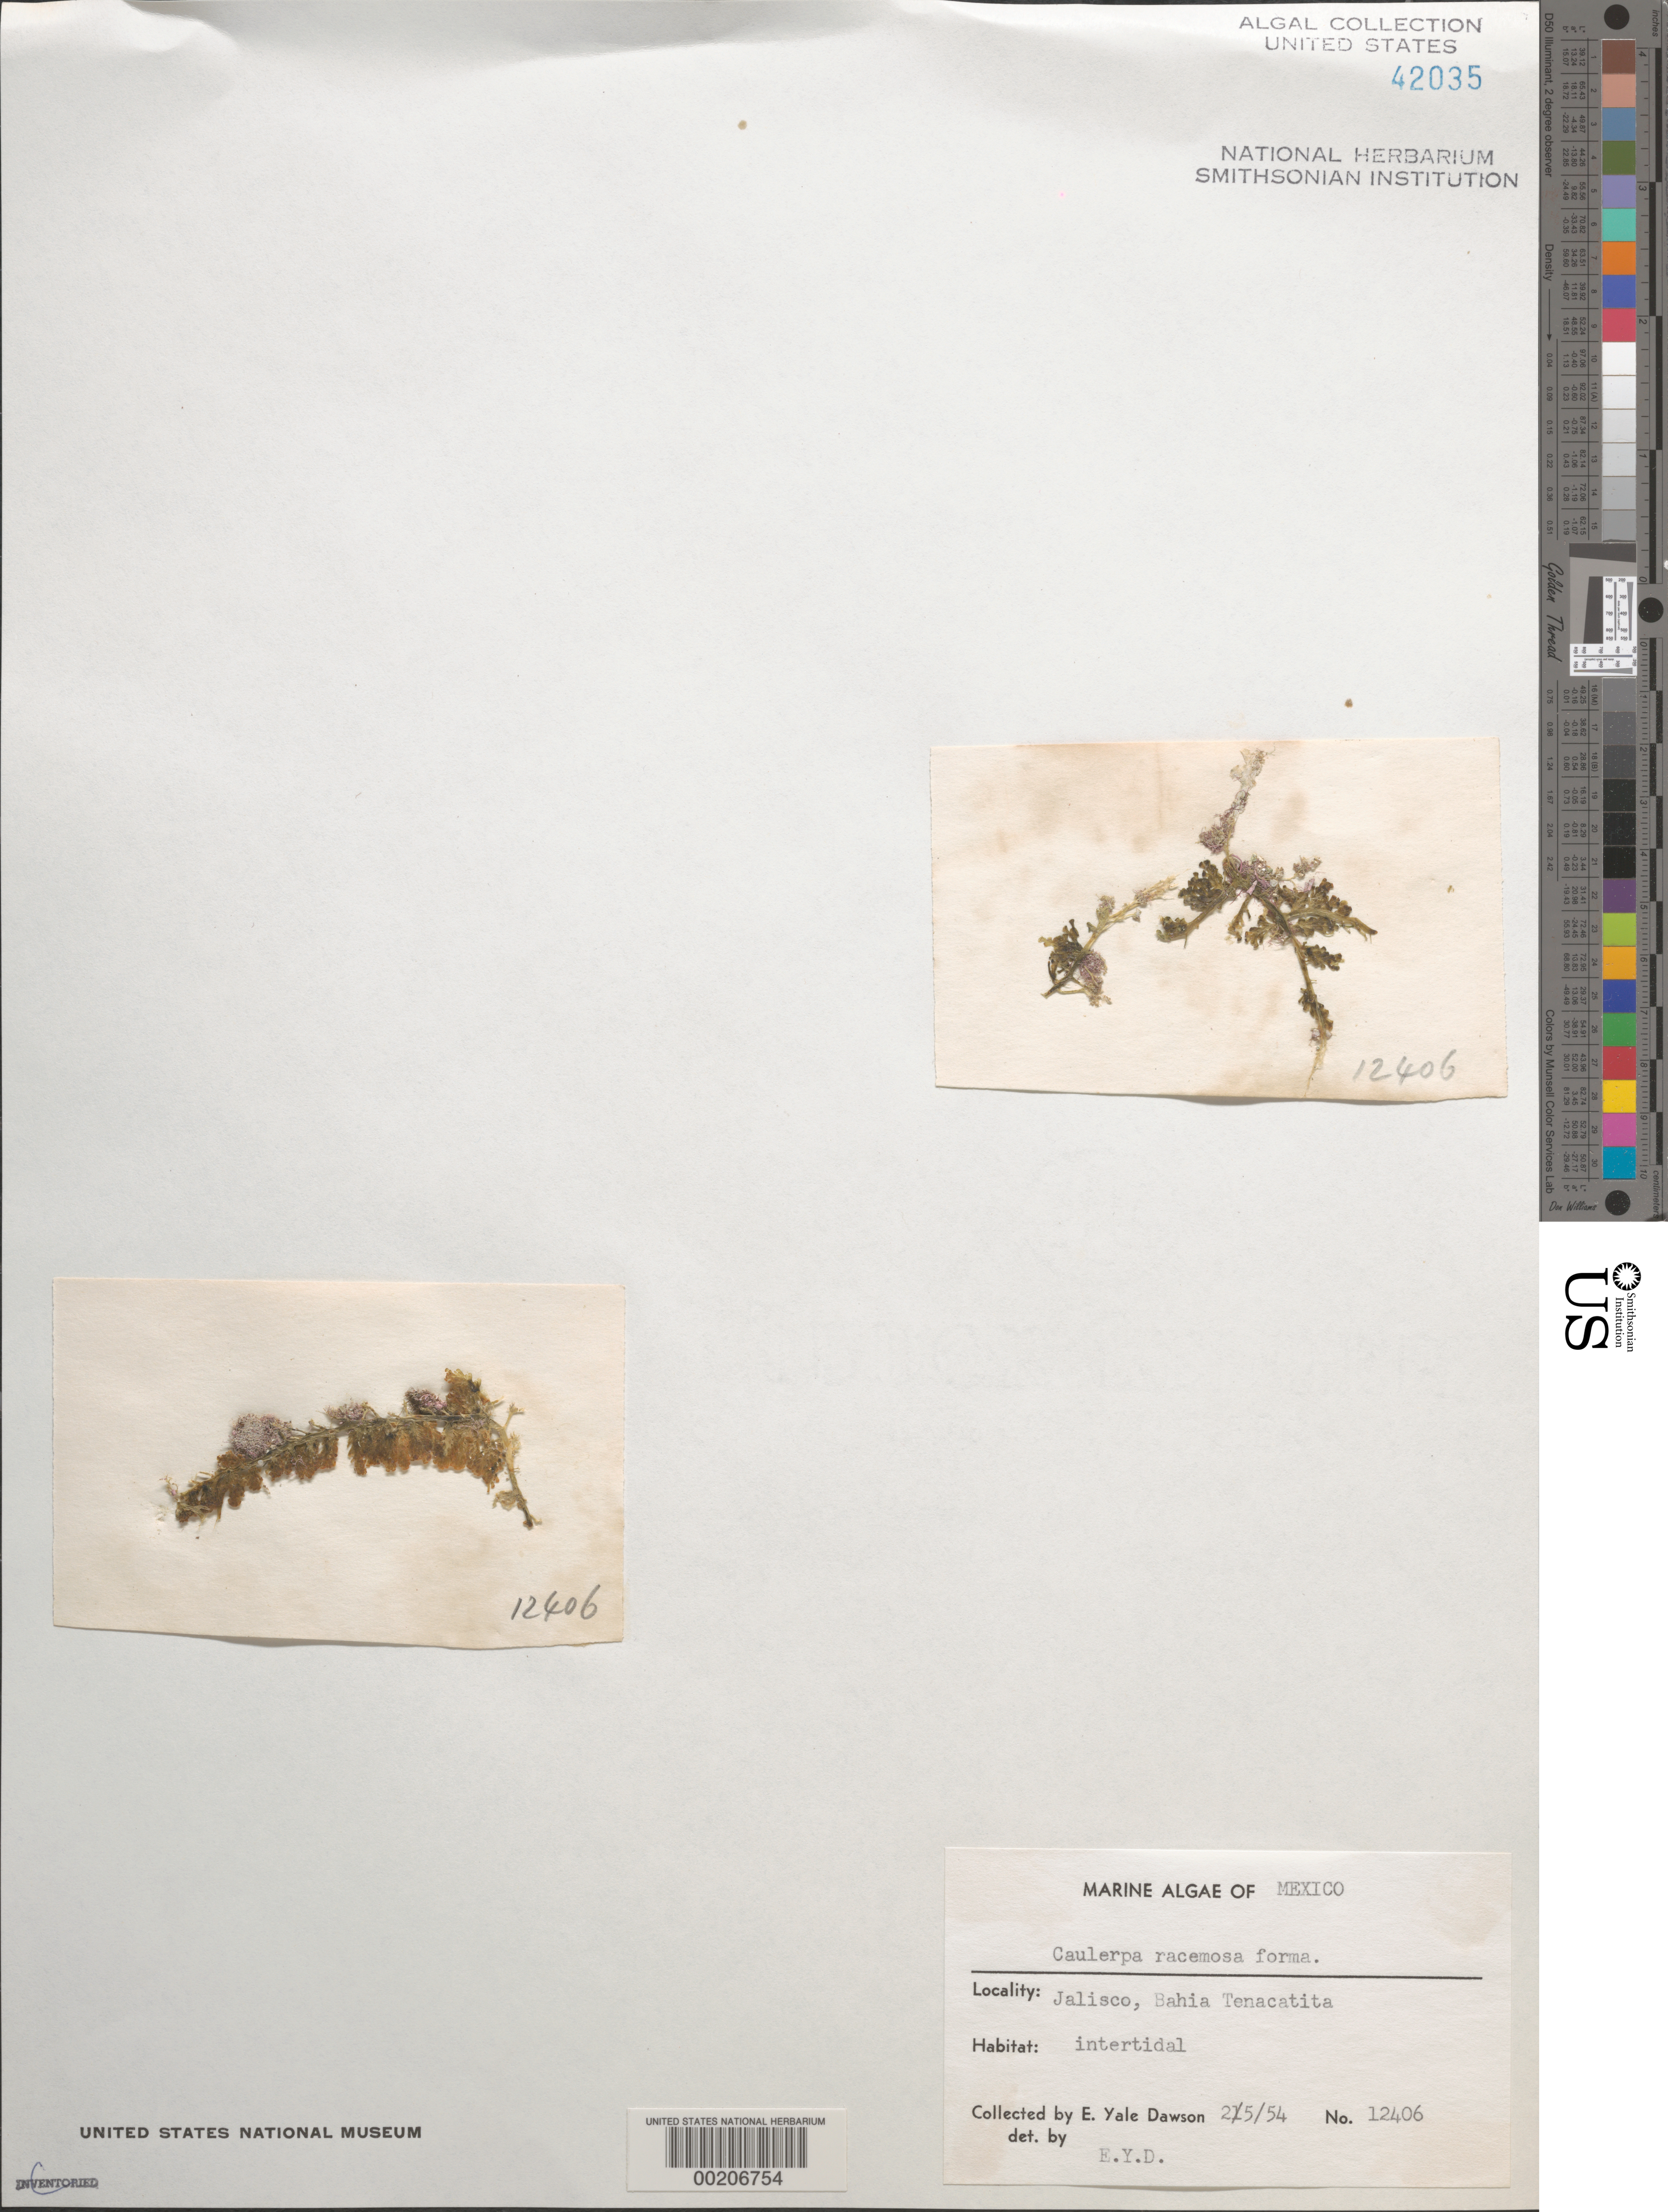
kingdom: Plantae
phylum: Chlorophyta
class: Ulvophyceae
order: Bryopsidales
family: Caulerpaceae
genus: Caulerpa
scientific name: Caulerpa racemosa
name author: (Forssk.) J. Agardh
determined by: Dawson, E. Y.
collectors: E. Y. Dawson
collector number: EYD 12406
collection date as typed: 05 Feb 1954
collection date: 1954-02-05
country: Mexico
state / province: Jalisco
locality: Bahia Tenacatita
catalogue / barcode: US 42035